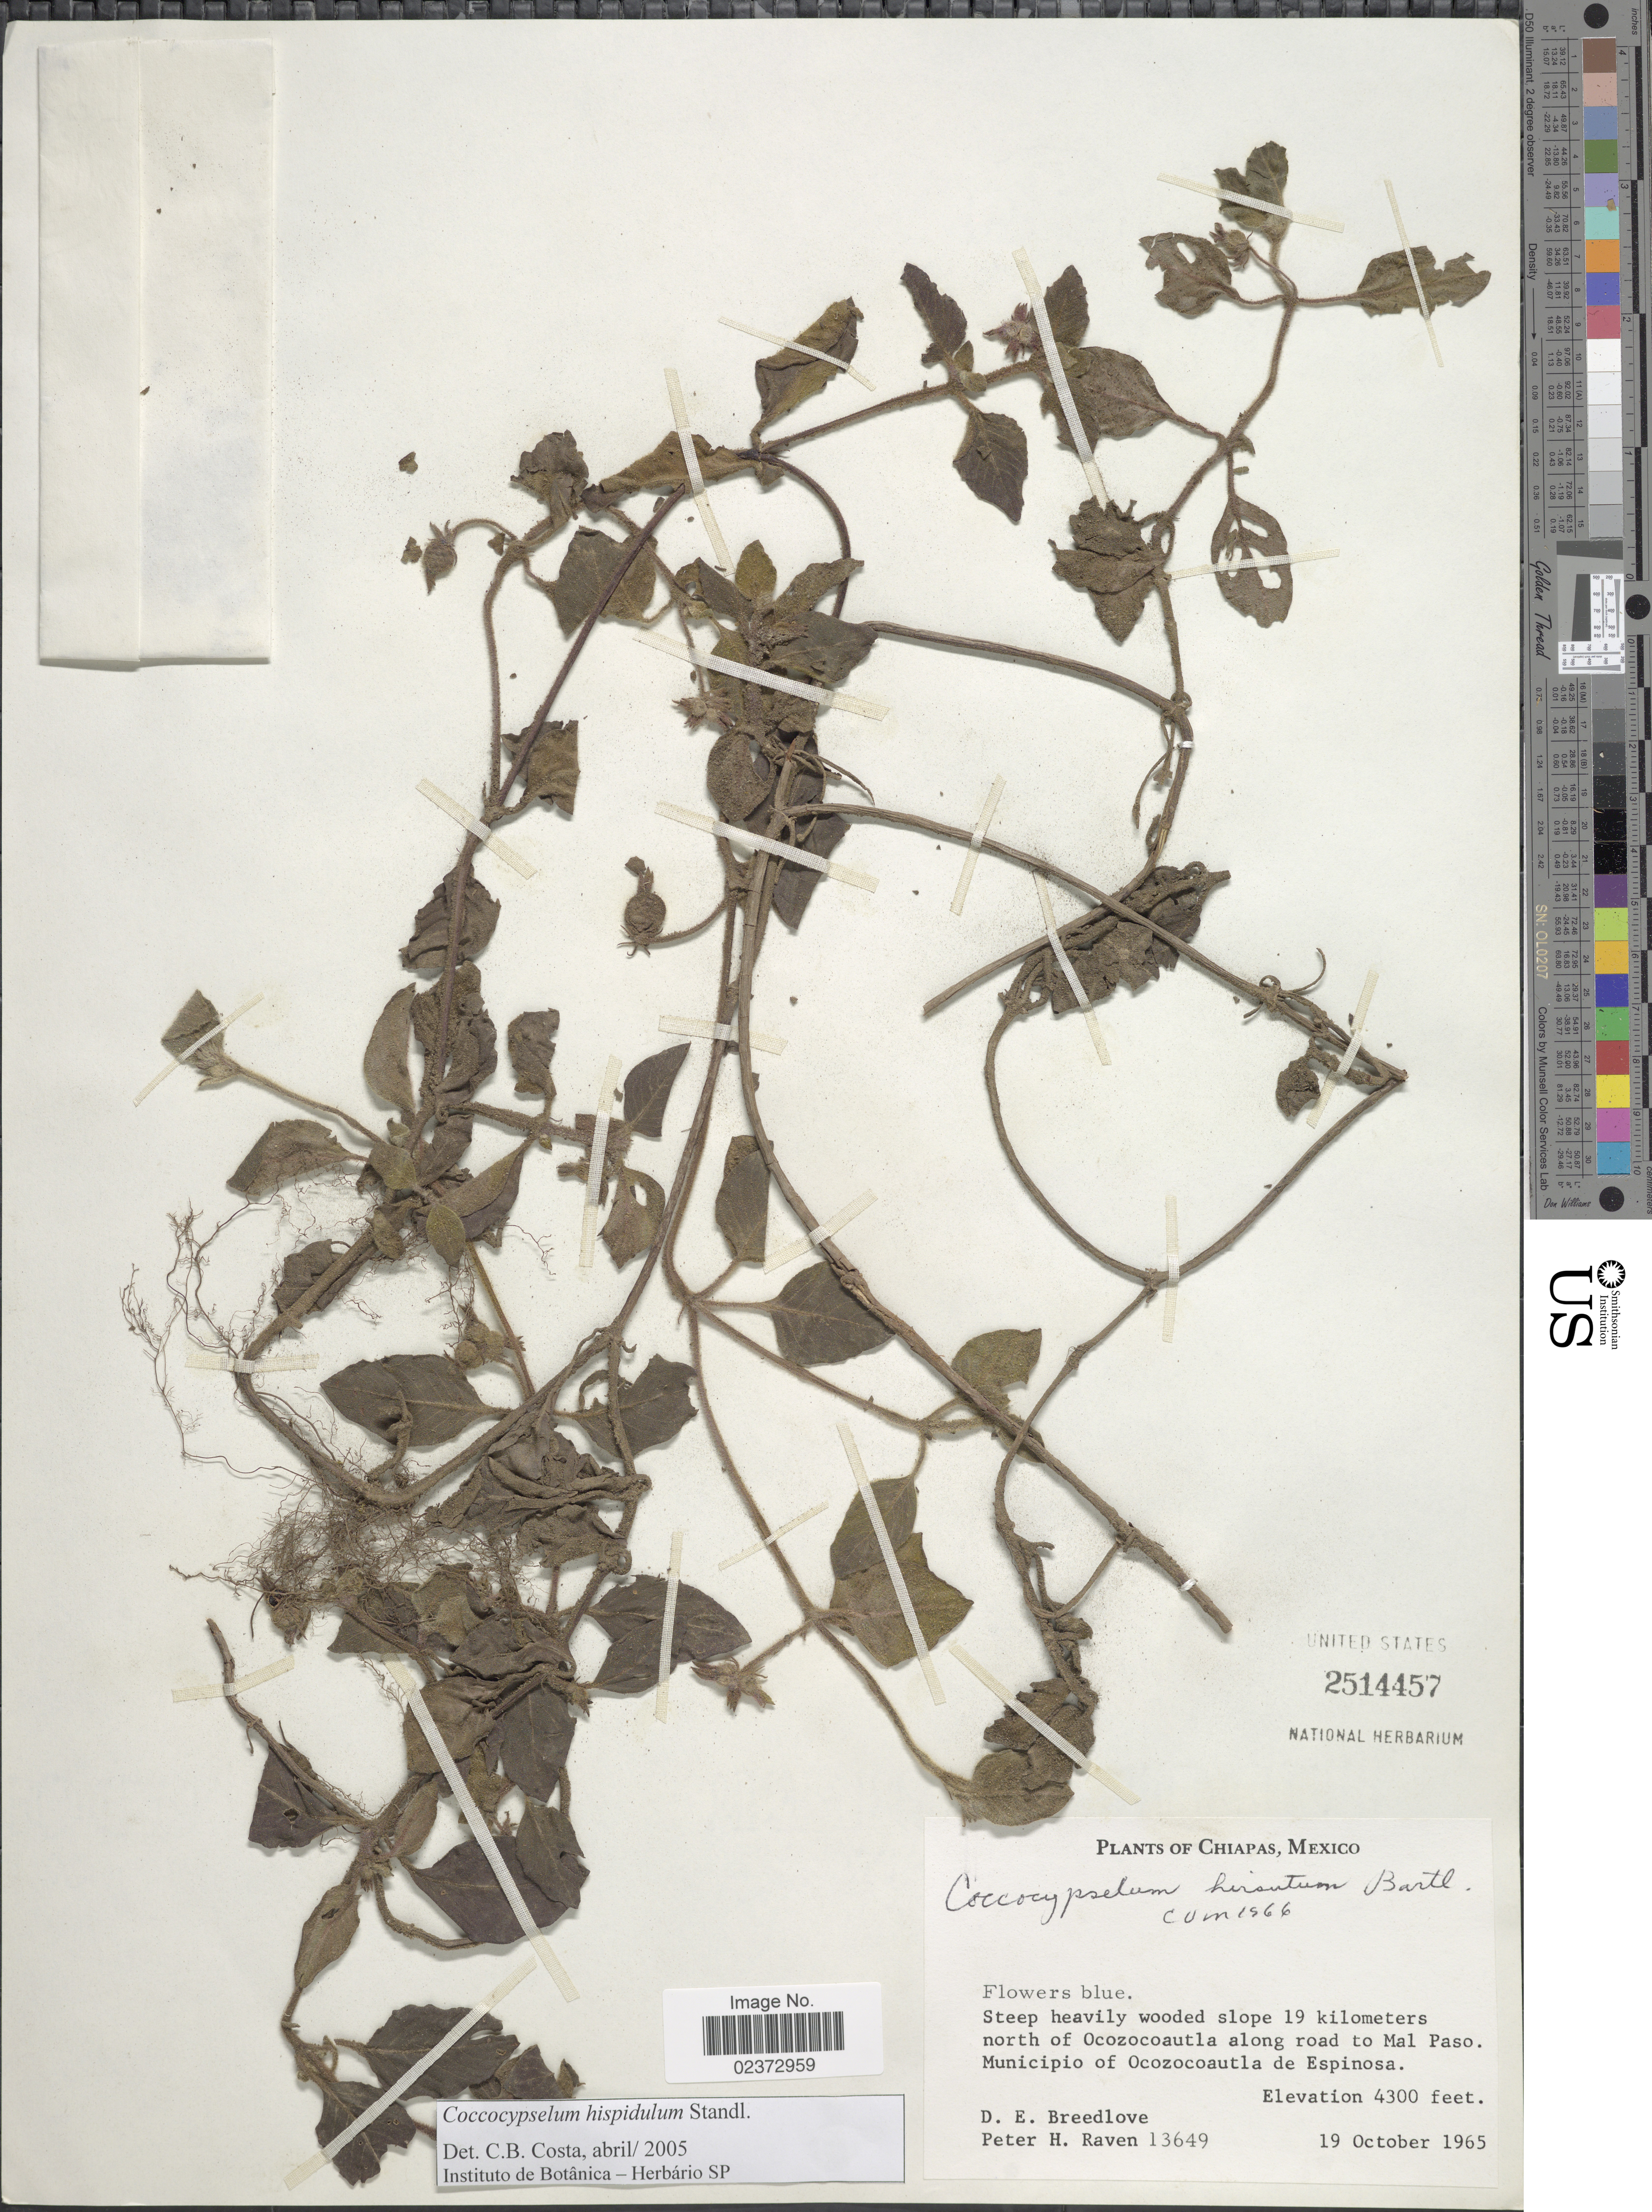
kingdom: Plantae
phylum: Tracheophyta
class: Magnoliopsida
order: Gentianales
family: Rubiaceae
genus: Coccocypselum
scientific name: Coccocypselum hispidulum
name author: (Standl.) Standl.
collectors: D. E. Breedlove & P. Raven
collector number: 13649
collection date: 1965-10-19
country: Mexico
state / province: Chiapas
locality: Steep heavily wooded slope 19 kilometers north of Ocozocoautla along road to Mal Paso. Municipio of Ocozocoautla de Espinosa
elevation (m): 1311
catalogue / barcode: US 2514457